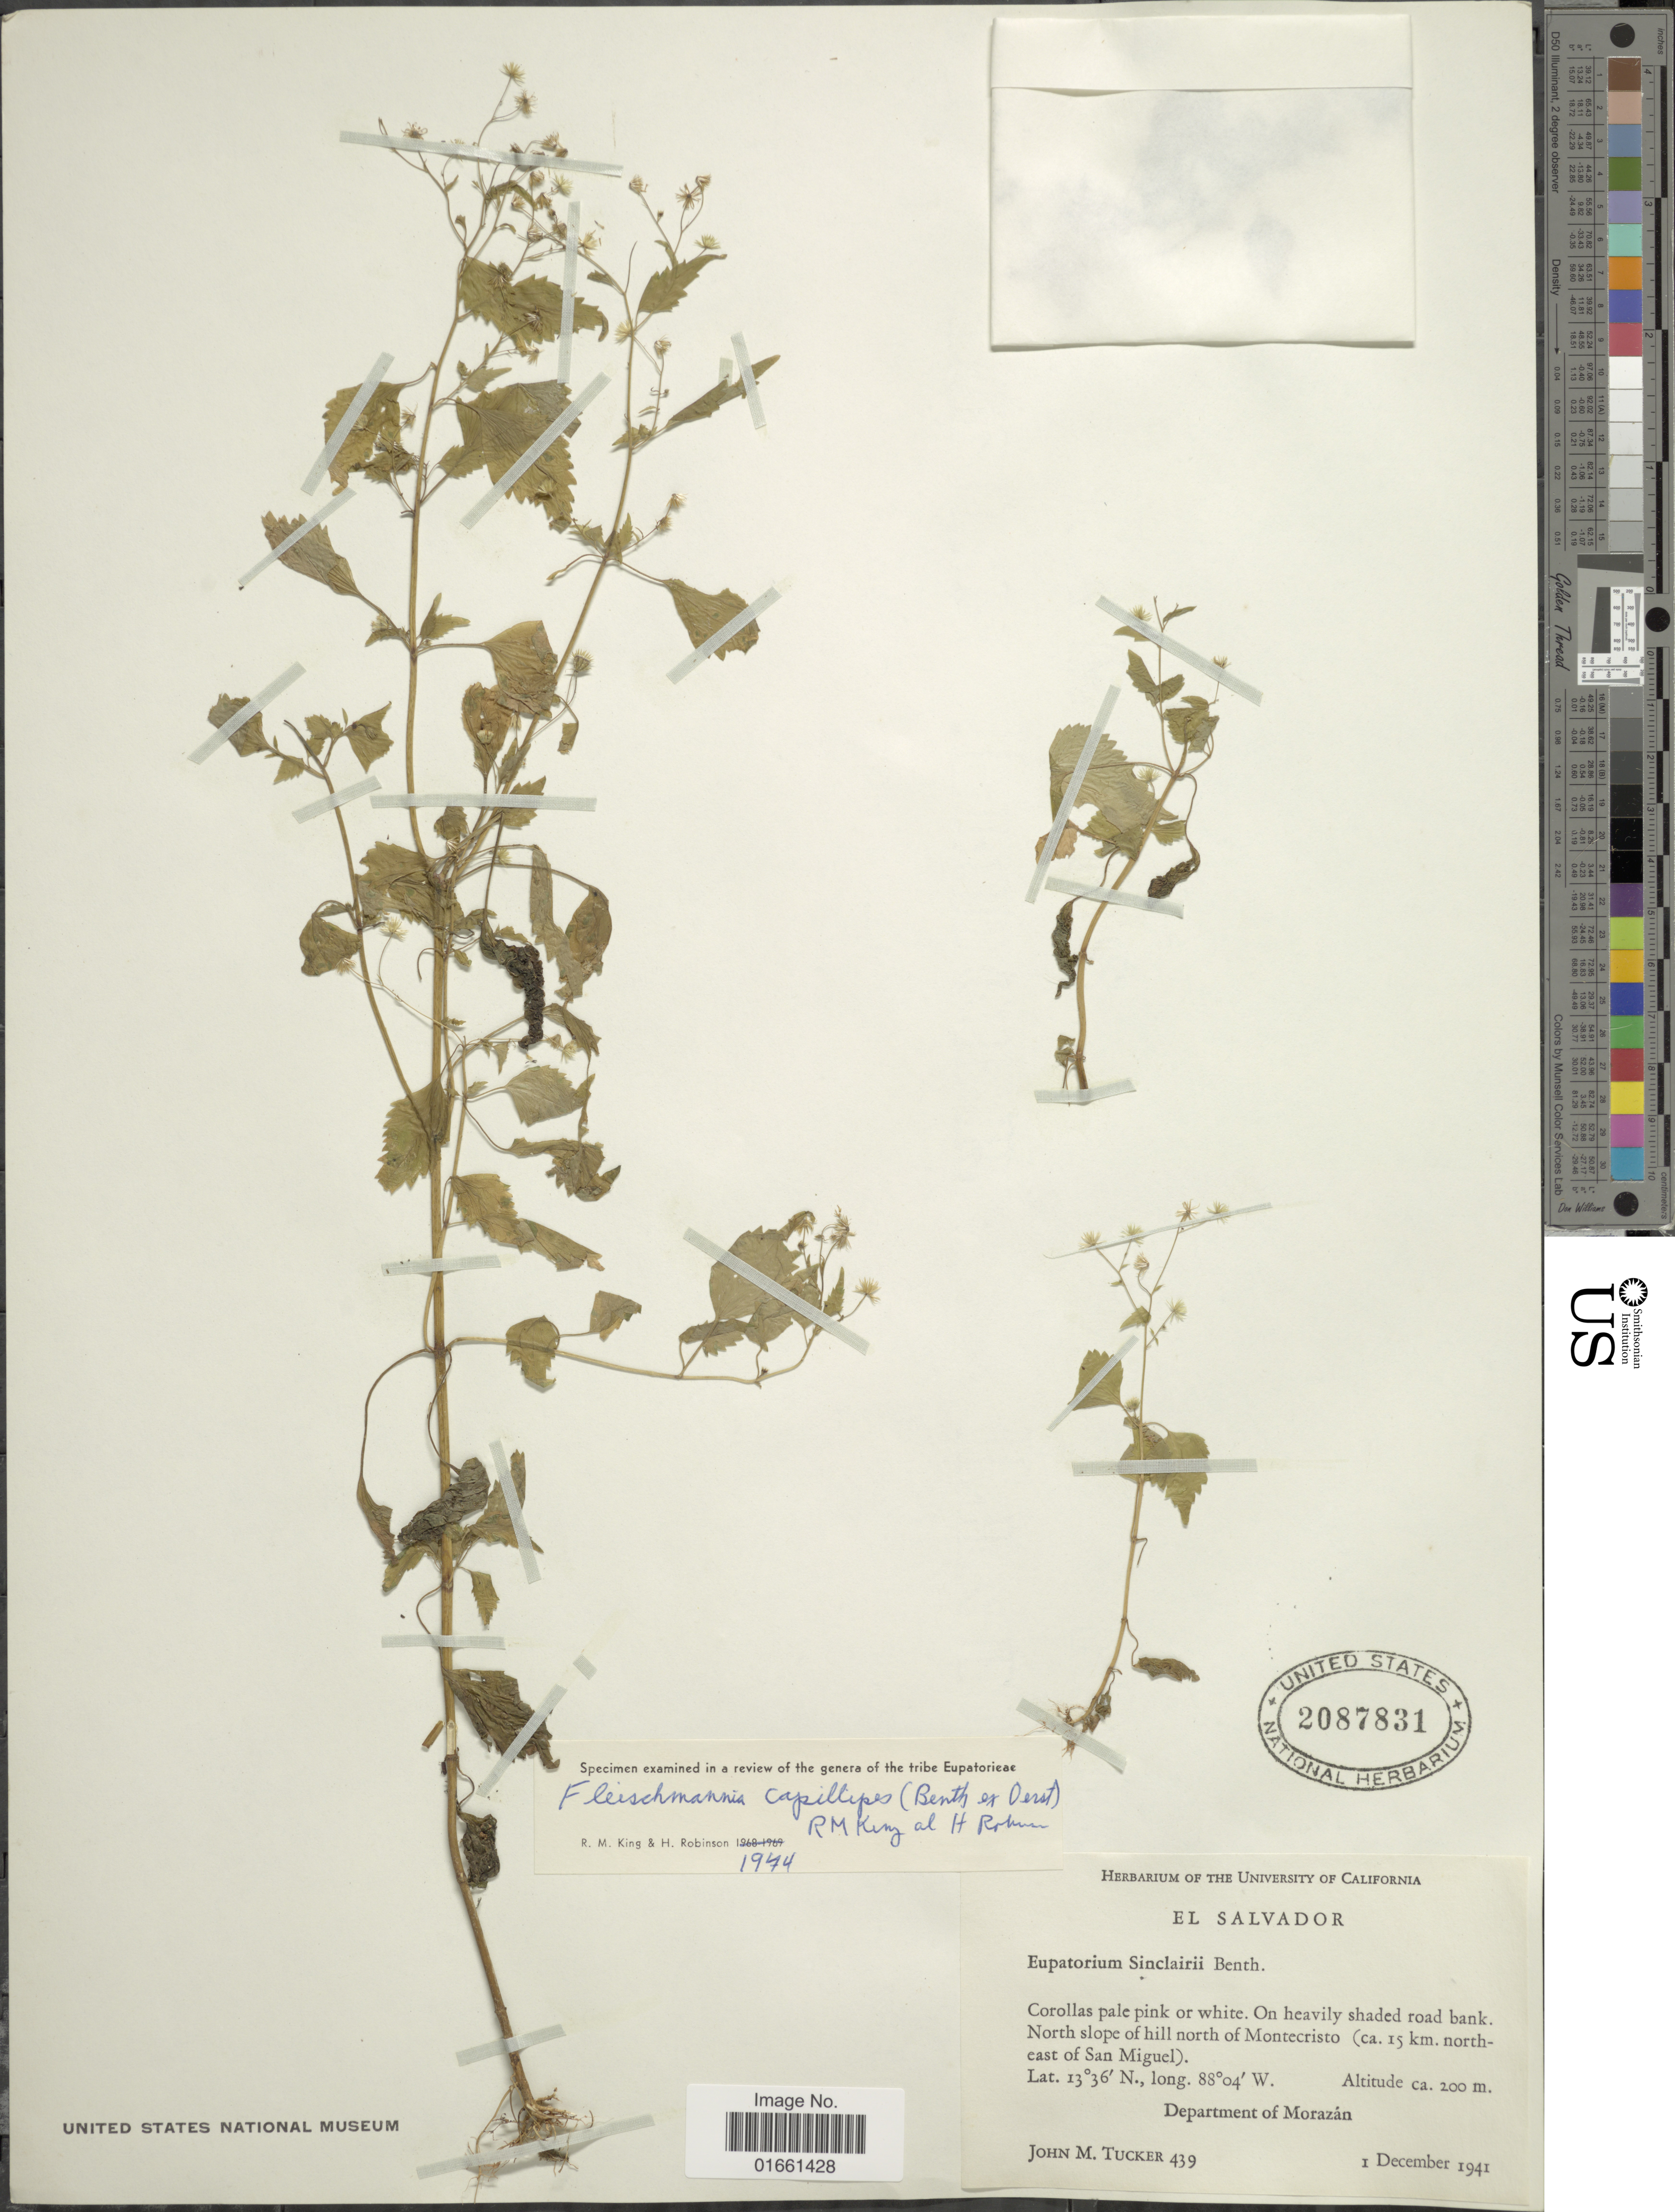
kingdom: Plantae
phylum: Tracheophyta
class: Magnoliopsida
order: Asterales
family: Asteraceae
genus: Fleischmannia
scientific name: Fleischmannia capillipes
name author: (Benth. ex Oerst.) R.M. King & H. Rob.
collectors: J. M. Tucker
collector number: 439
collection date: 1941-12-01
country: El Salvador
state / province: Morazan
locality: North slope of hill north of Montecristo ( ca. 15 km north east of San Miquel ) Departement of Morazan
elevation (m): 200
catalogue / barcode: US 2087831